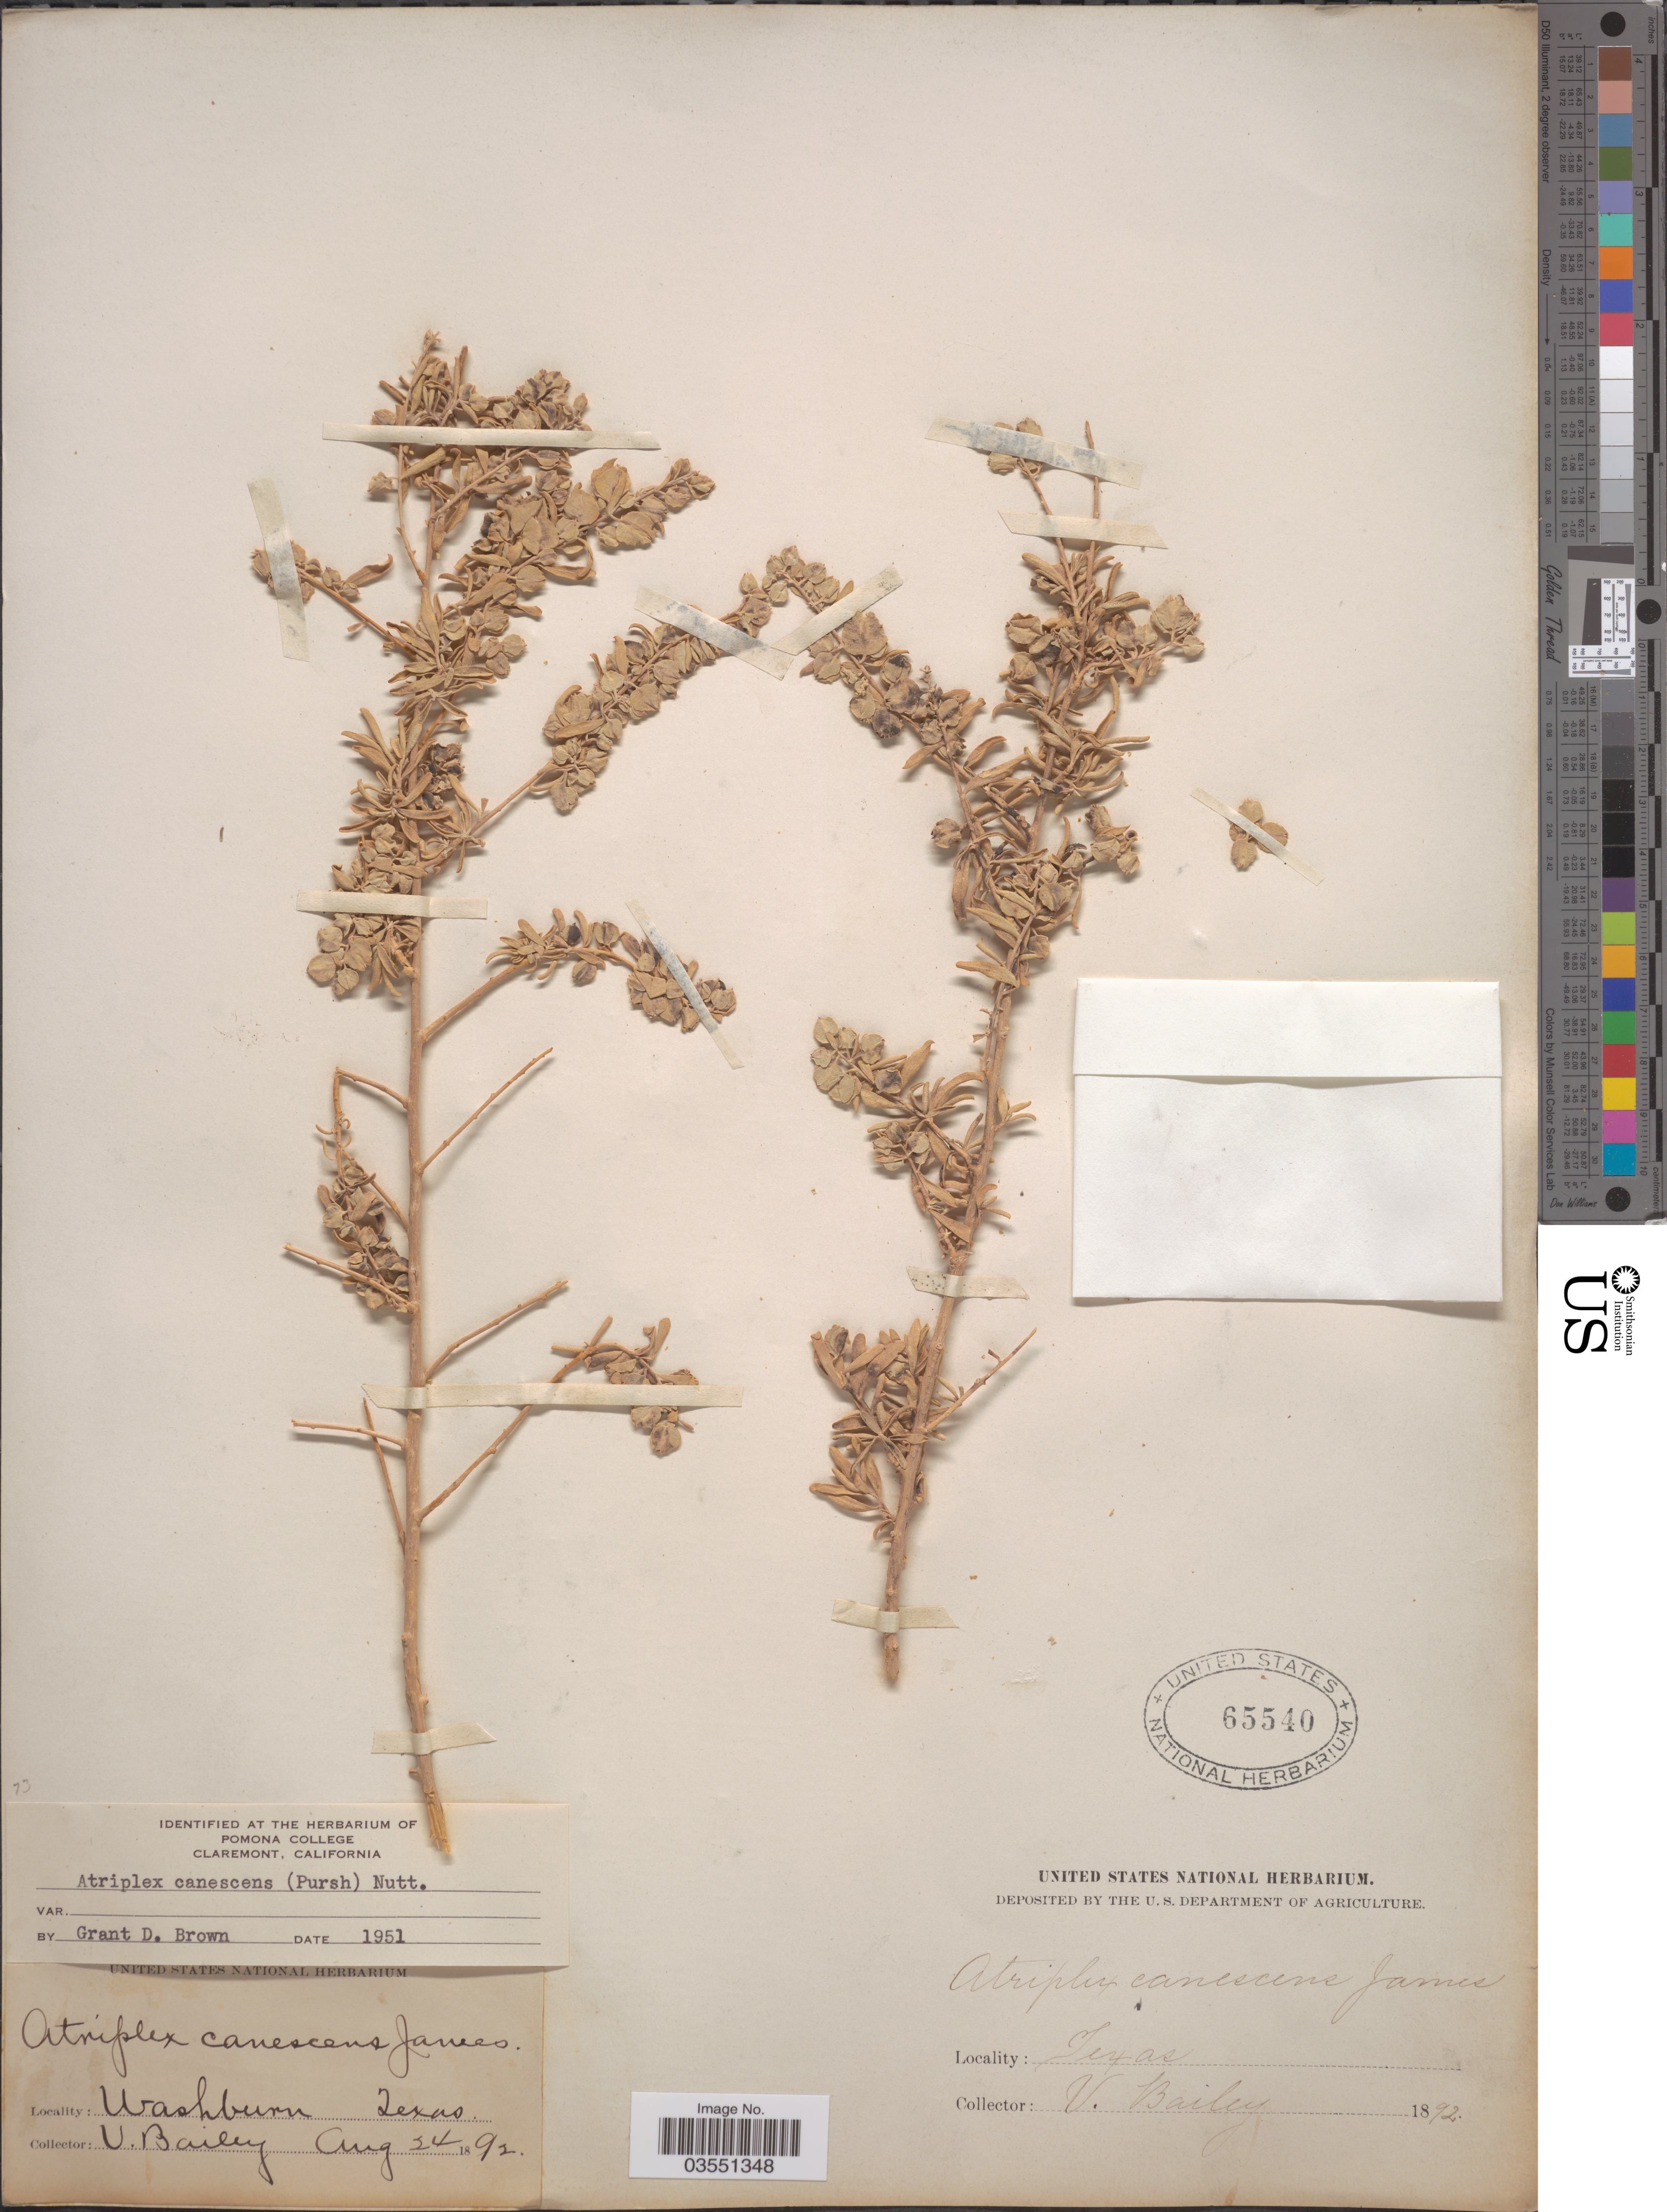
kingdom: Plantae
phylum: Tracheophyta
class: Magnoliopsida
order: Caryophyllales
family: Amaranthaceae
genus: Atriplex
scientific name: Atriplex canescens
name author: (Pursh) Nutt.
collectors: V. L. Bailey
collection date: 1892-08-24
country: United States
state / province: Texas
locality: Washburn.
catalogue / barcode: US 65540